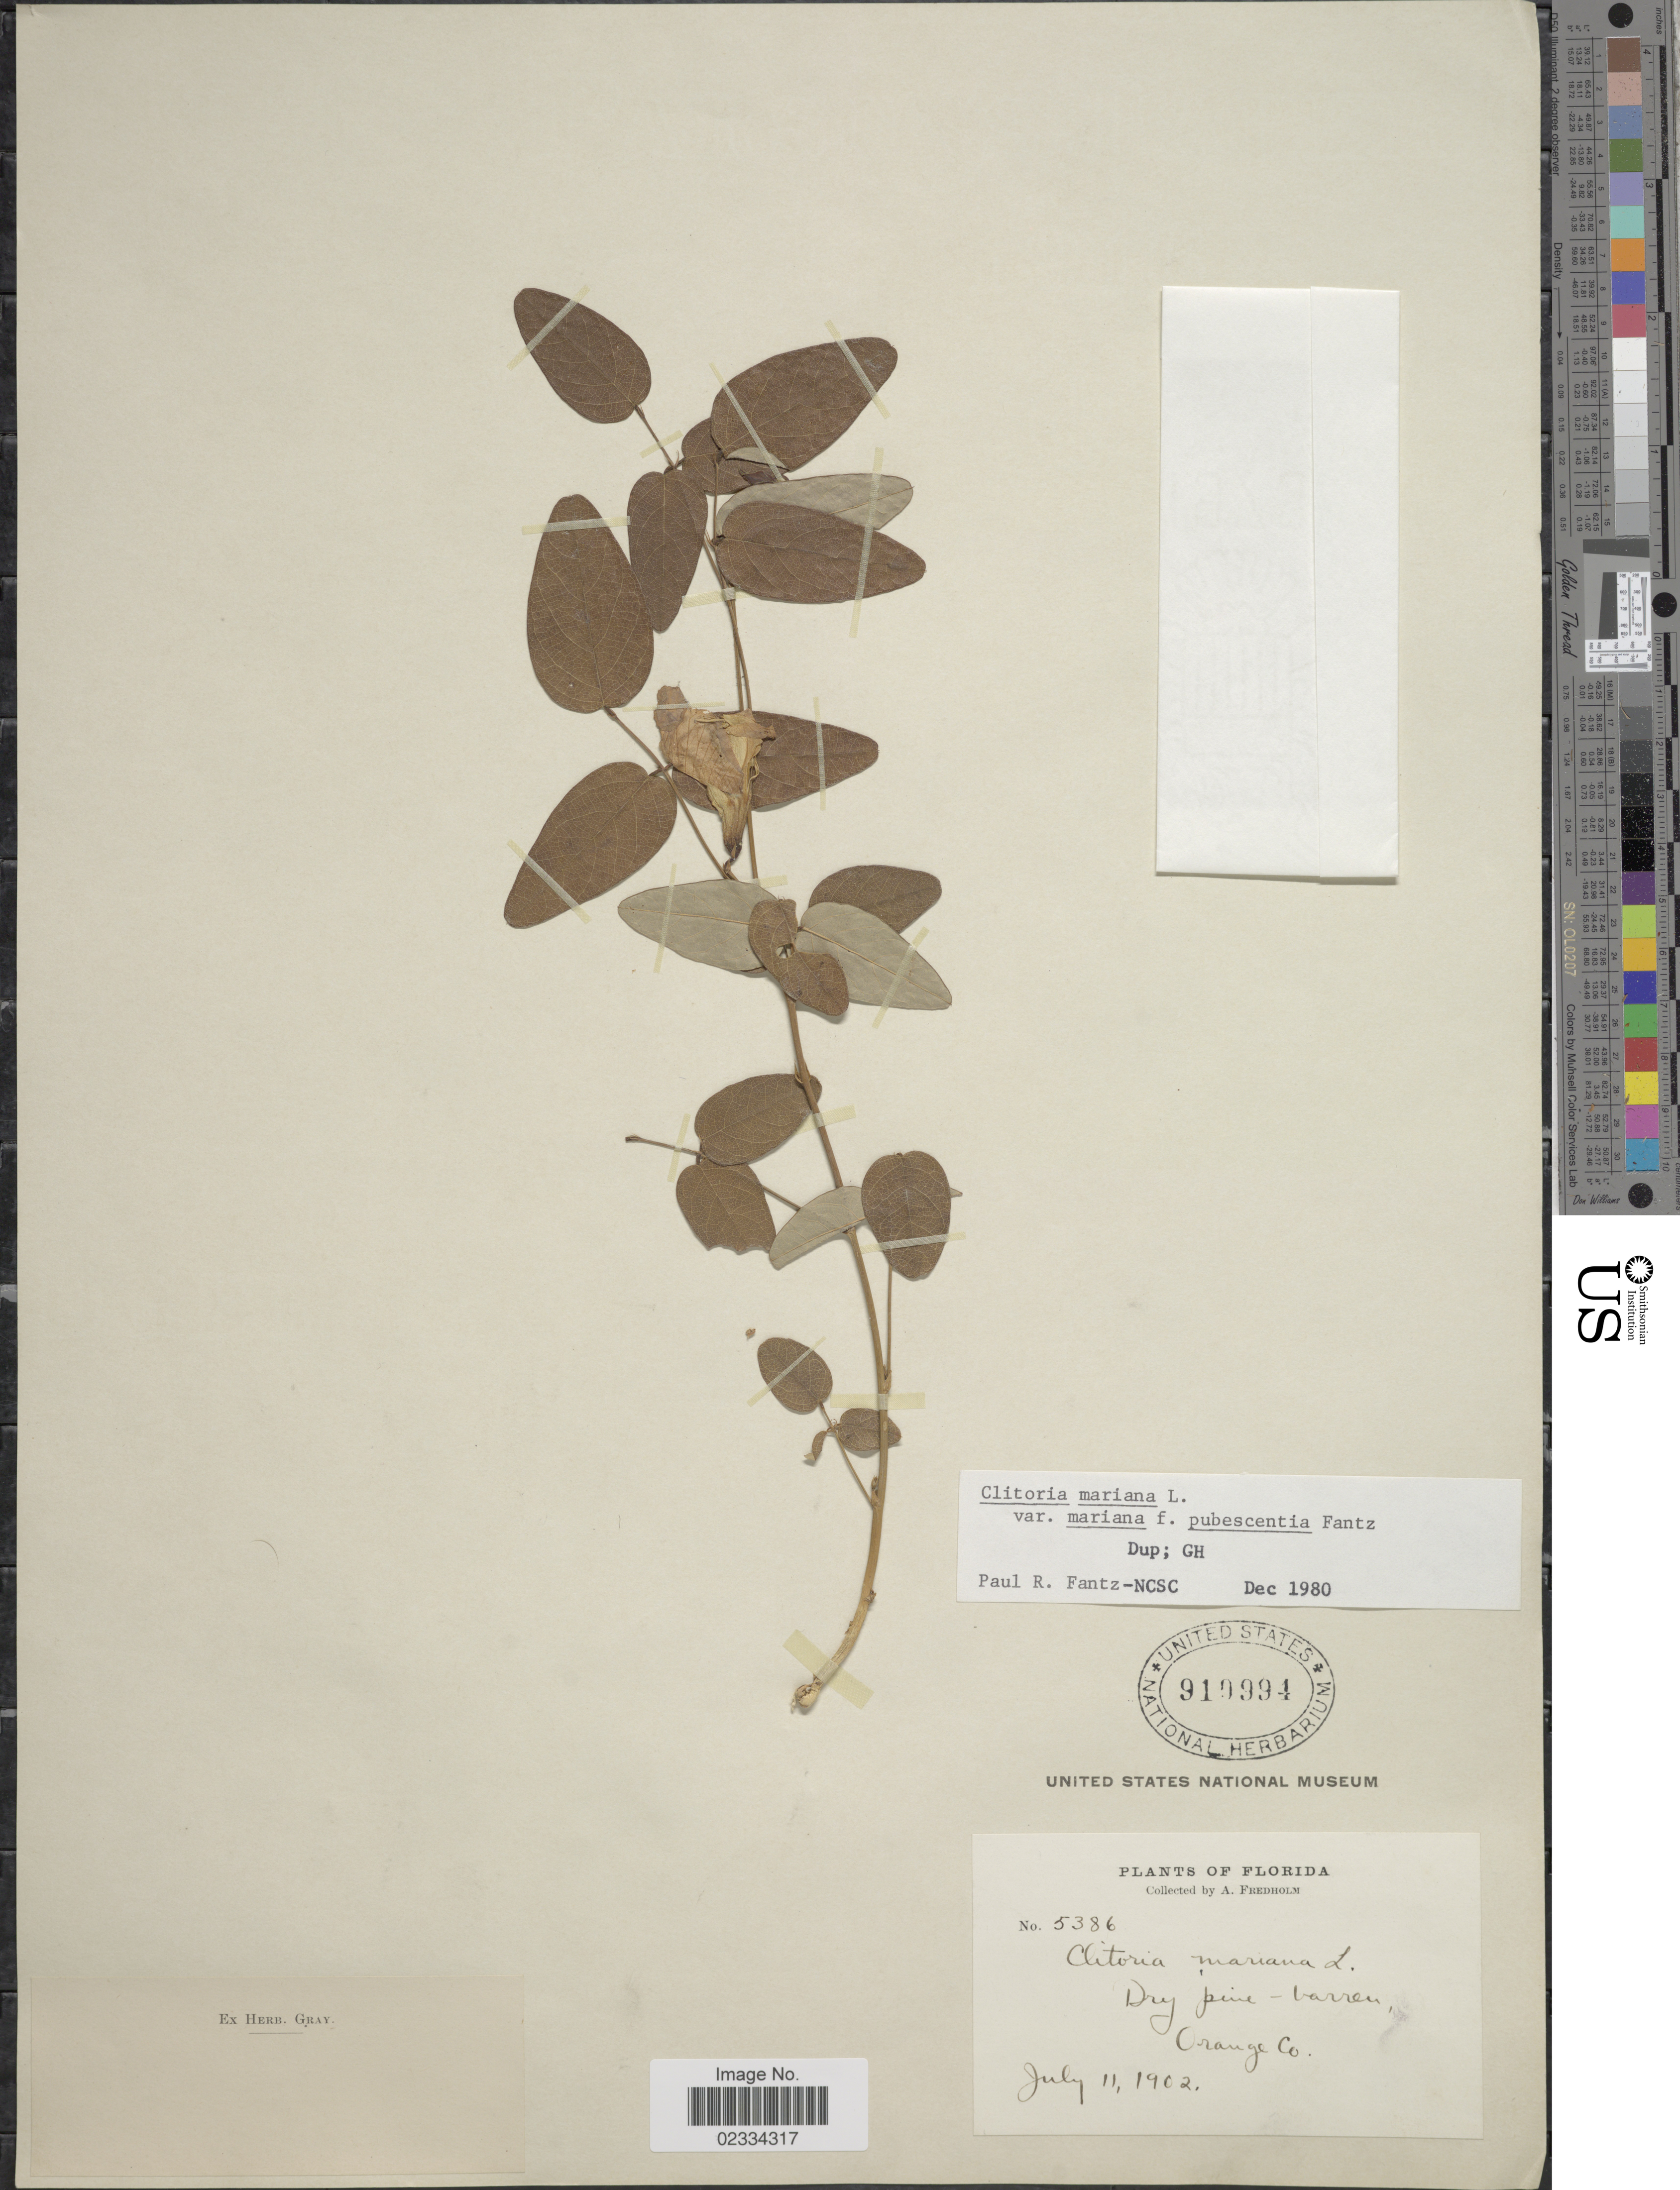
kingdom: Plantae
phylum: Tracheophyta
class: Magnoliopsida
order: Fabales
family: Fabaceae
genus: Clitoria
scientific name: Clitoria mariana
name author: L.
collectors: A. Fredholm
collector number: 5386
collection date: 1902-07-11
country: United States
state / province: Florida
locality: Orange Co.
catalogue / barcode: US 910994